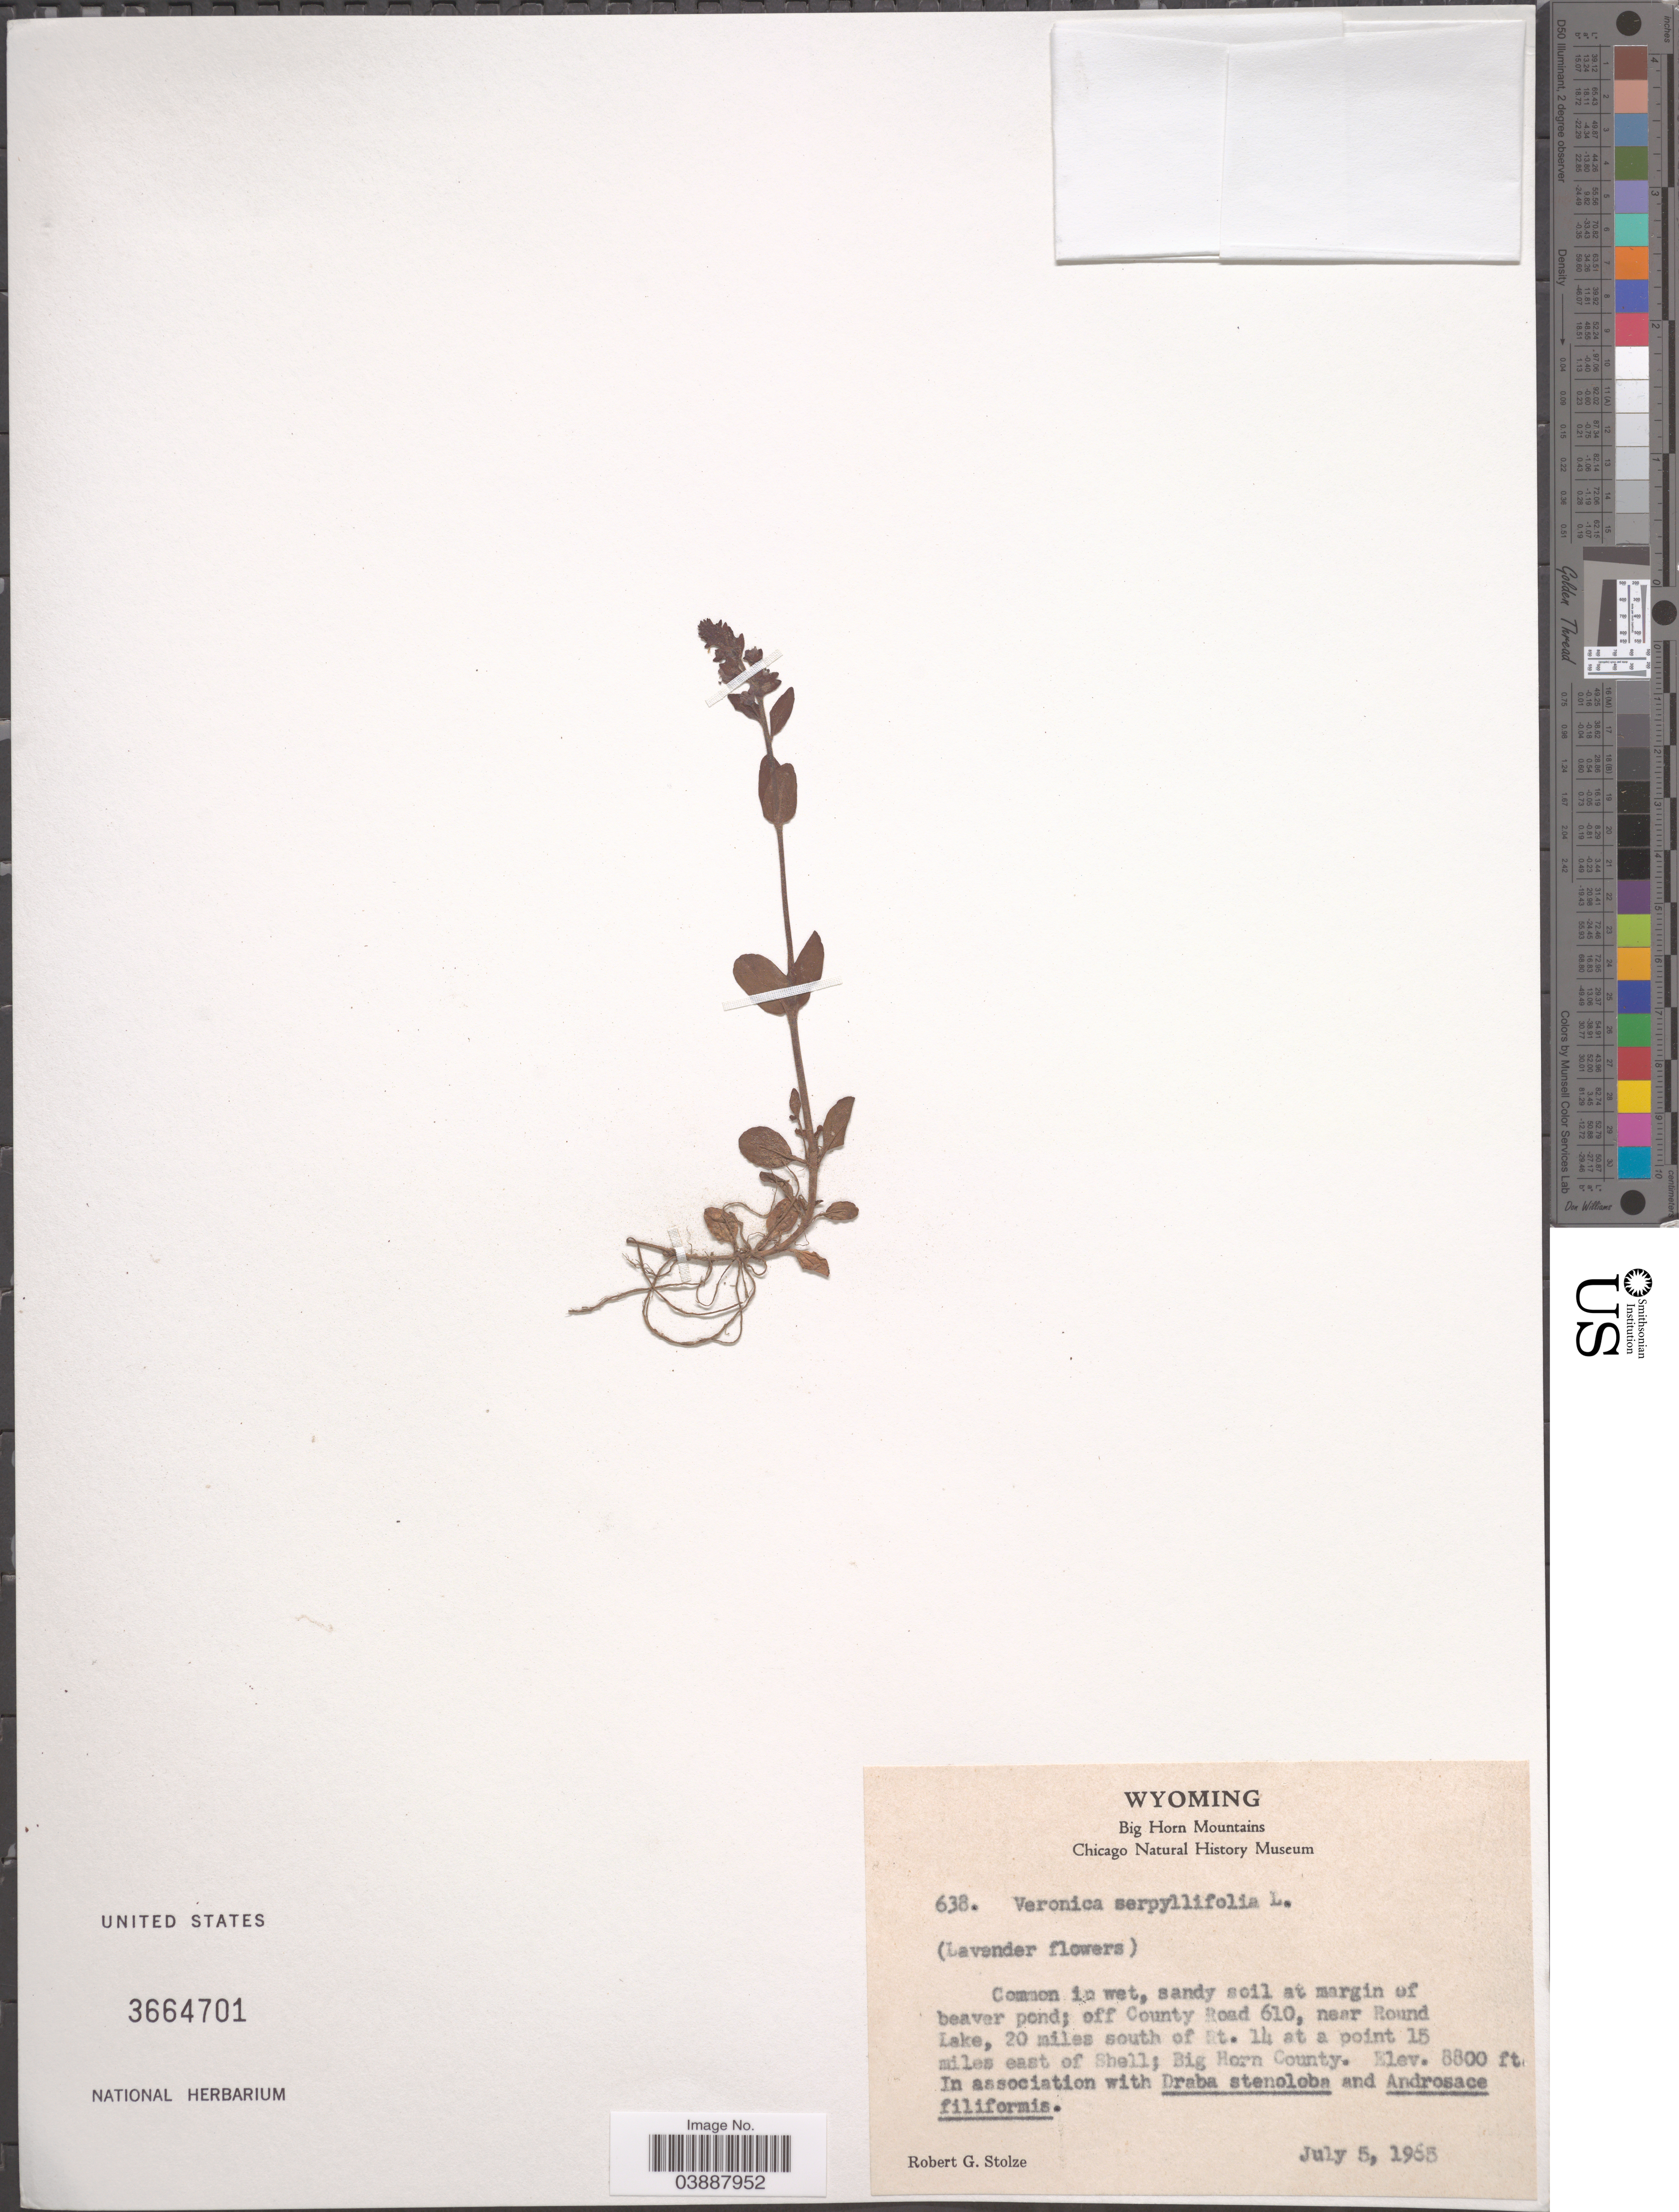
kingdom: Plantae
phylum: Tracheophyta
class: Magnoliopsida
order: Lamiales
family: Plantaginaceae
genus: Veronica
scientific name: Veronica serpyllifolia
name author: L.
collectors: R. G. Stolze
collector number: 638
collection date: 1965-07-05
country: United States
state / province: Wyoming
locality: Big Horn Mountains. Sandy sil at margin of beaver pond; off County Road 610, near Round Lake, 20 miles south of Rt. 14 at a point 15 miles east of Shell; Big Horn County.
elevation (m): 2682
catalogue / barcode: US 3664701